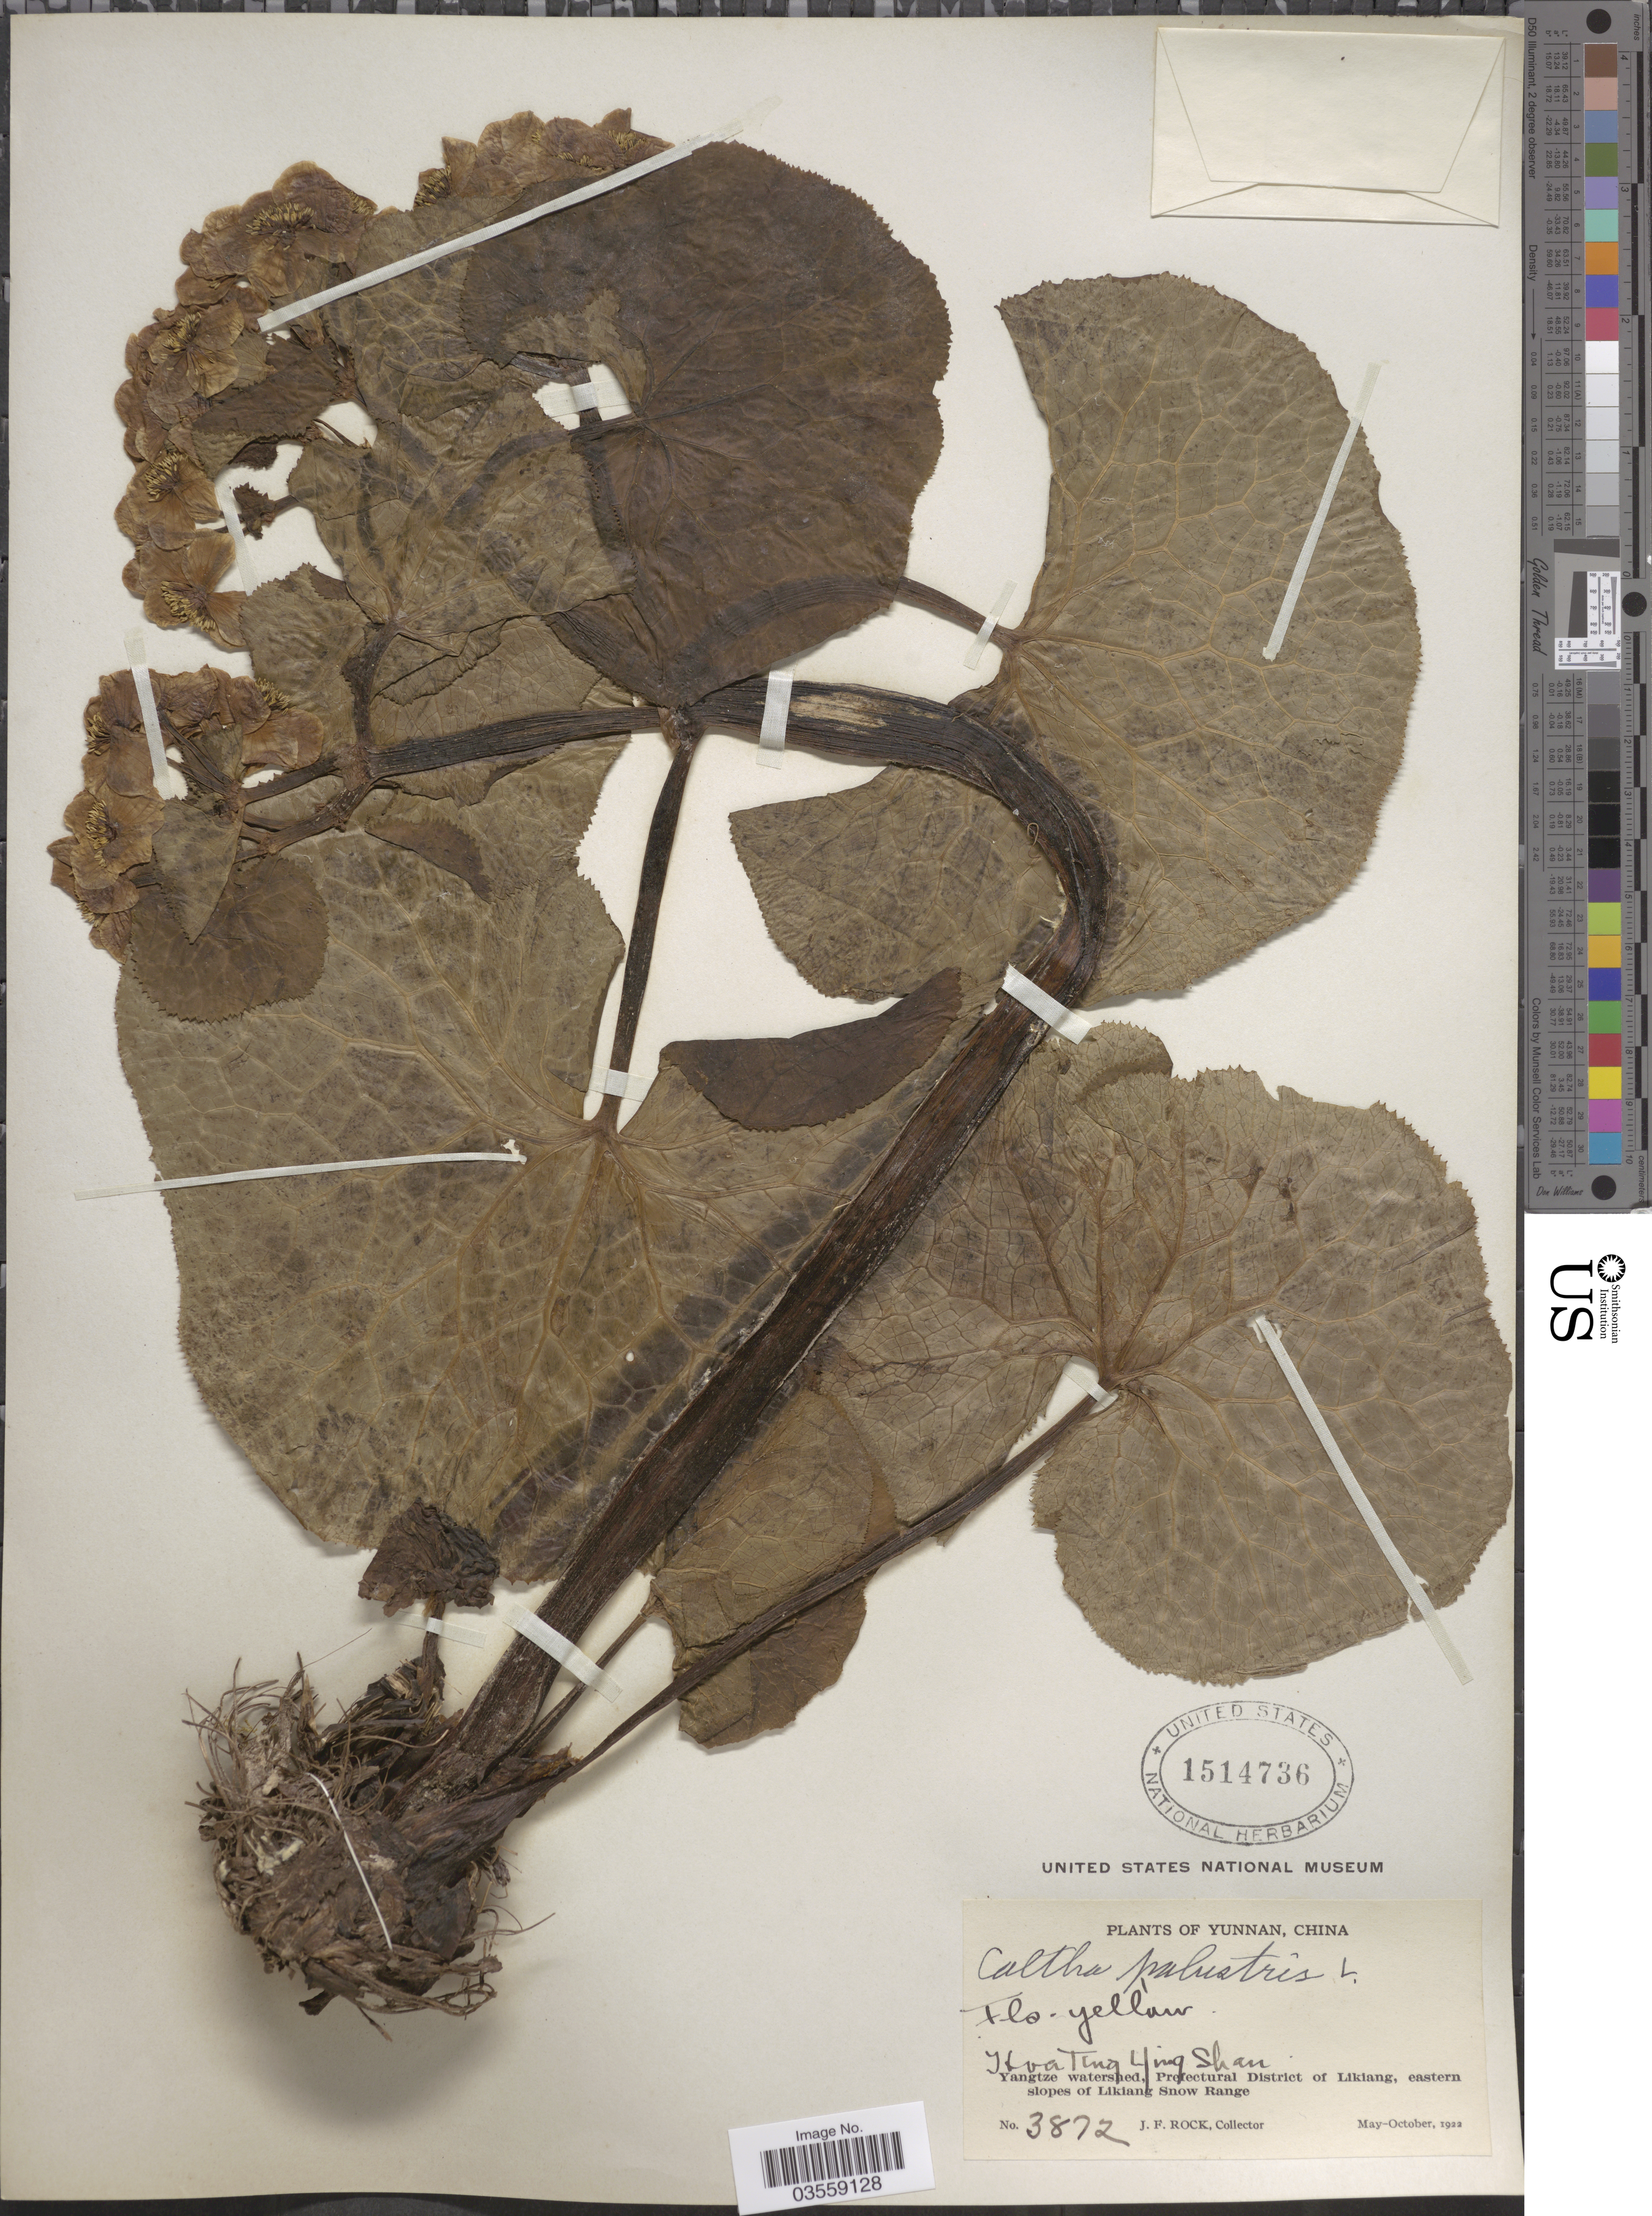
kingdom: Plantae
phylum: Tracheophyta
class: Magnoliopsida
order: Ranunculales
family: Ranunculaceae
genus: Caltha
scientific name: Caltha palustris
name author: L.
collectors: J. Rock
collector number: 3872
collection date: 1922-05/1922-10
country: China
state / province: Yunnan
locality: Hoa Ting Ying Shan. Yangtze watershed, Prefectural District of Likiang, eastern slopes of Likiang Snow Range.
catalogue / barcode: US 1514736